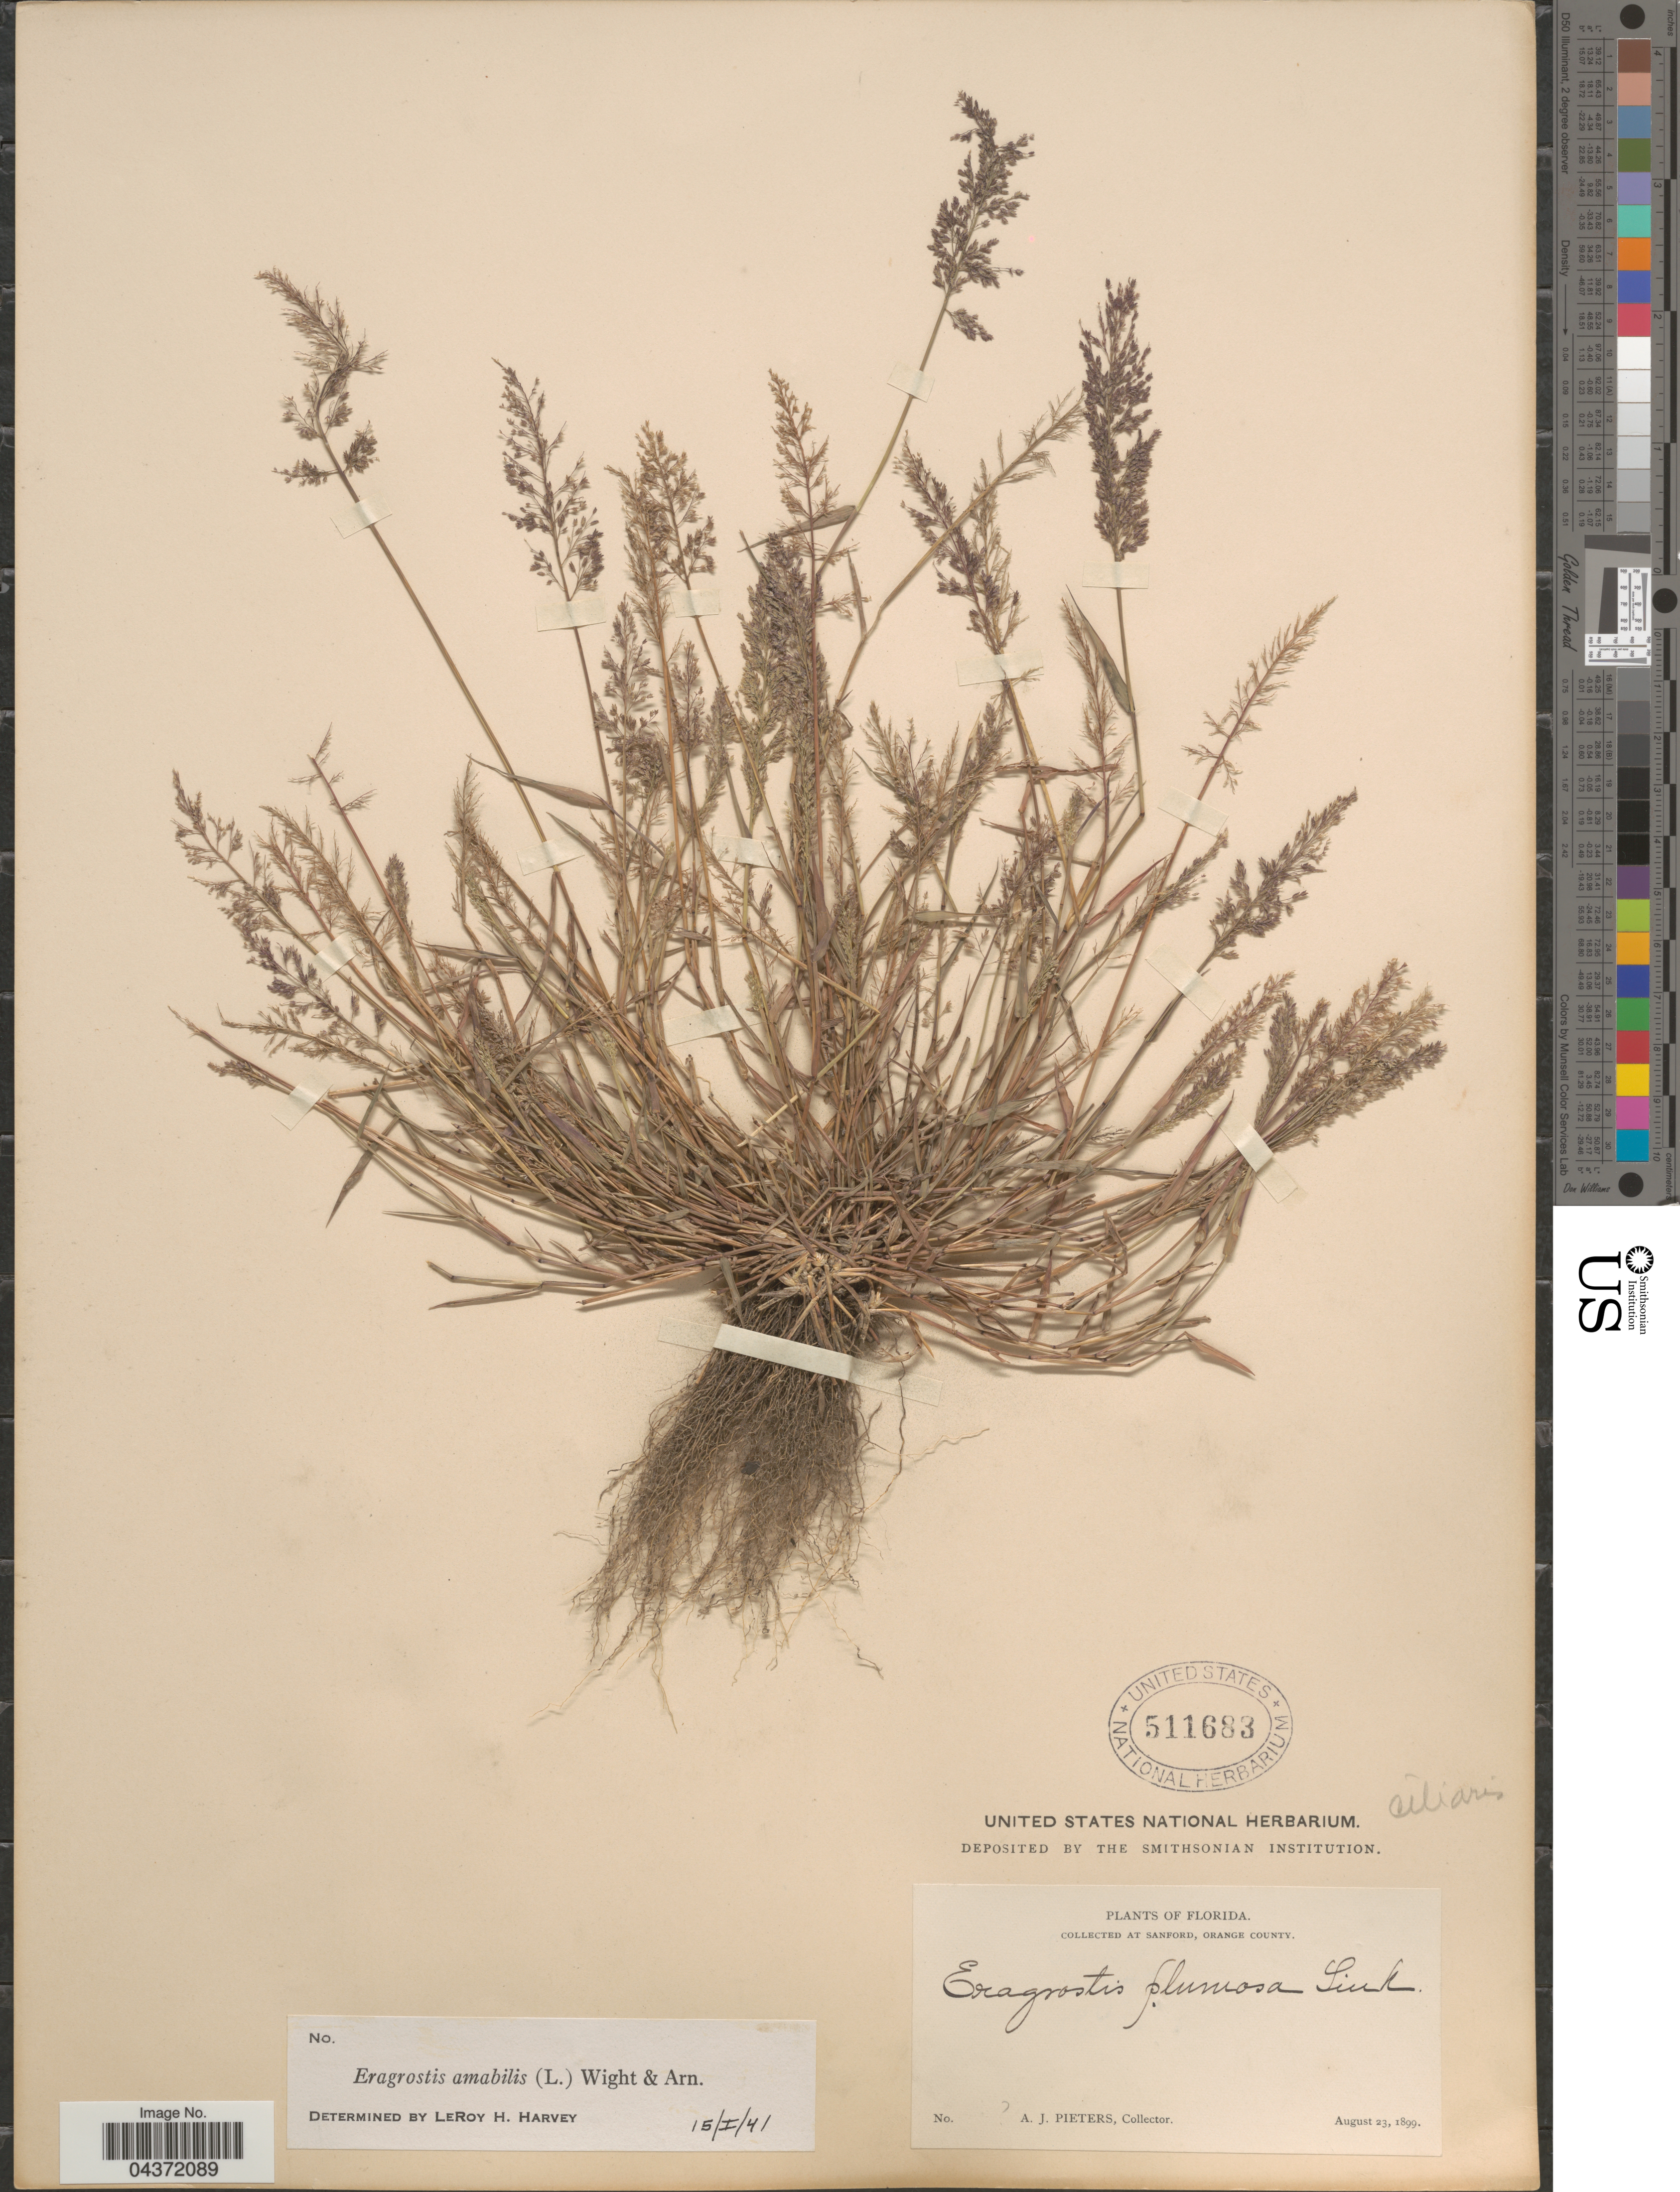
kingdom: Plantae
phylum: Tracheophyta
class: Liliopsida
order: Poales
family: Poaceae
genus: Eragrostis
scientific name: Eragrostis tenella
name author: (L.) P. Beauv. ex Roem. & Schult.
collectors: A. Pieters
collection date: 1899-08-23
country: United States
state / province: Florida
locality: At Sanford, Orange County.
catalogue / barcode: US 511683